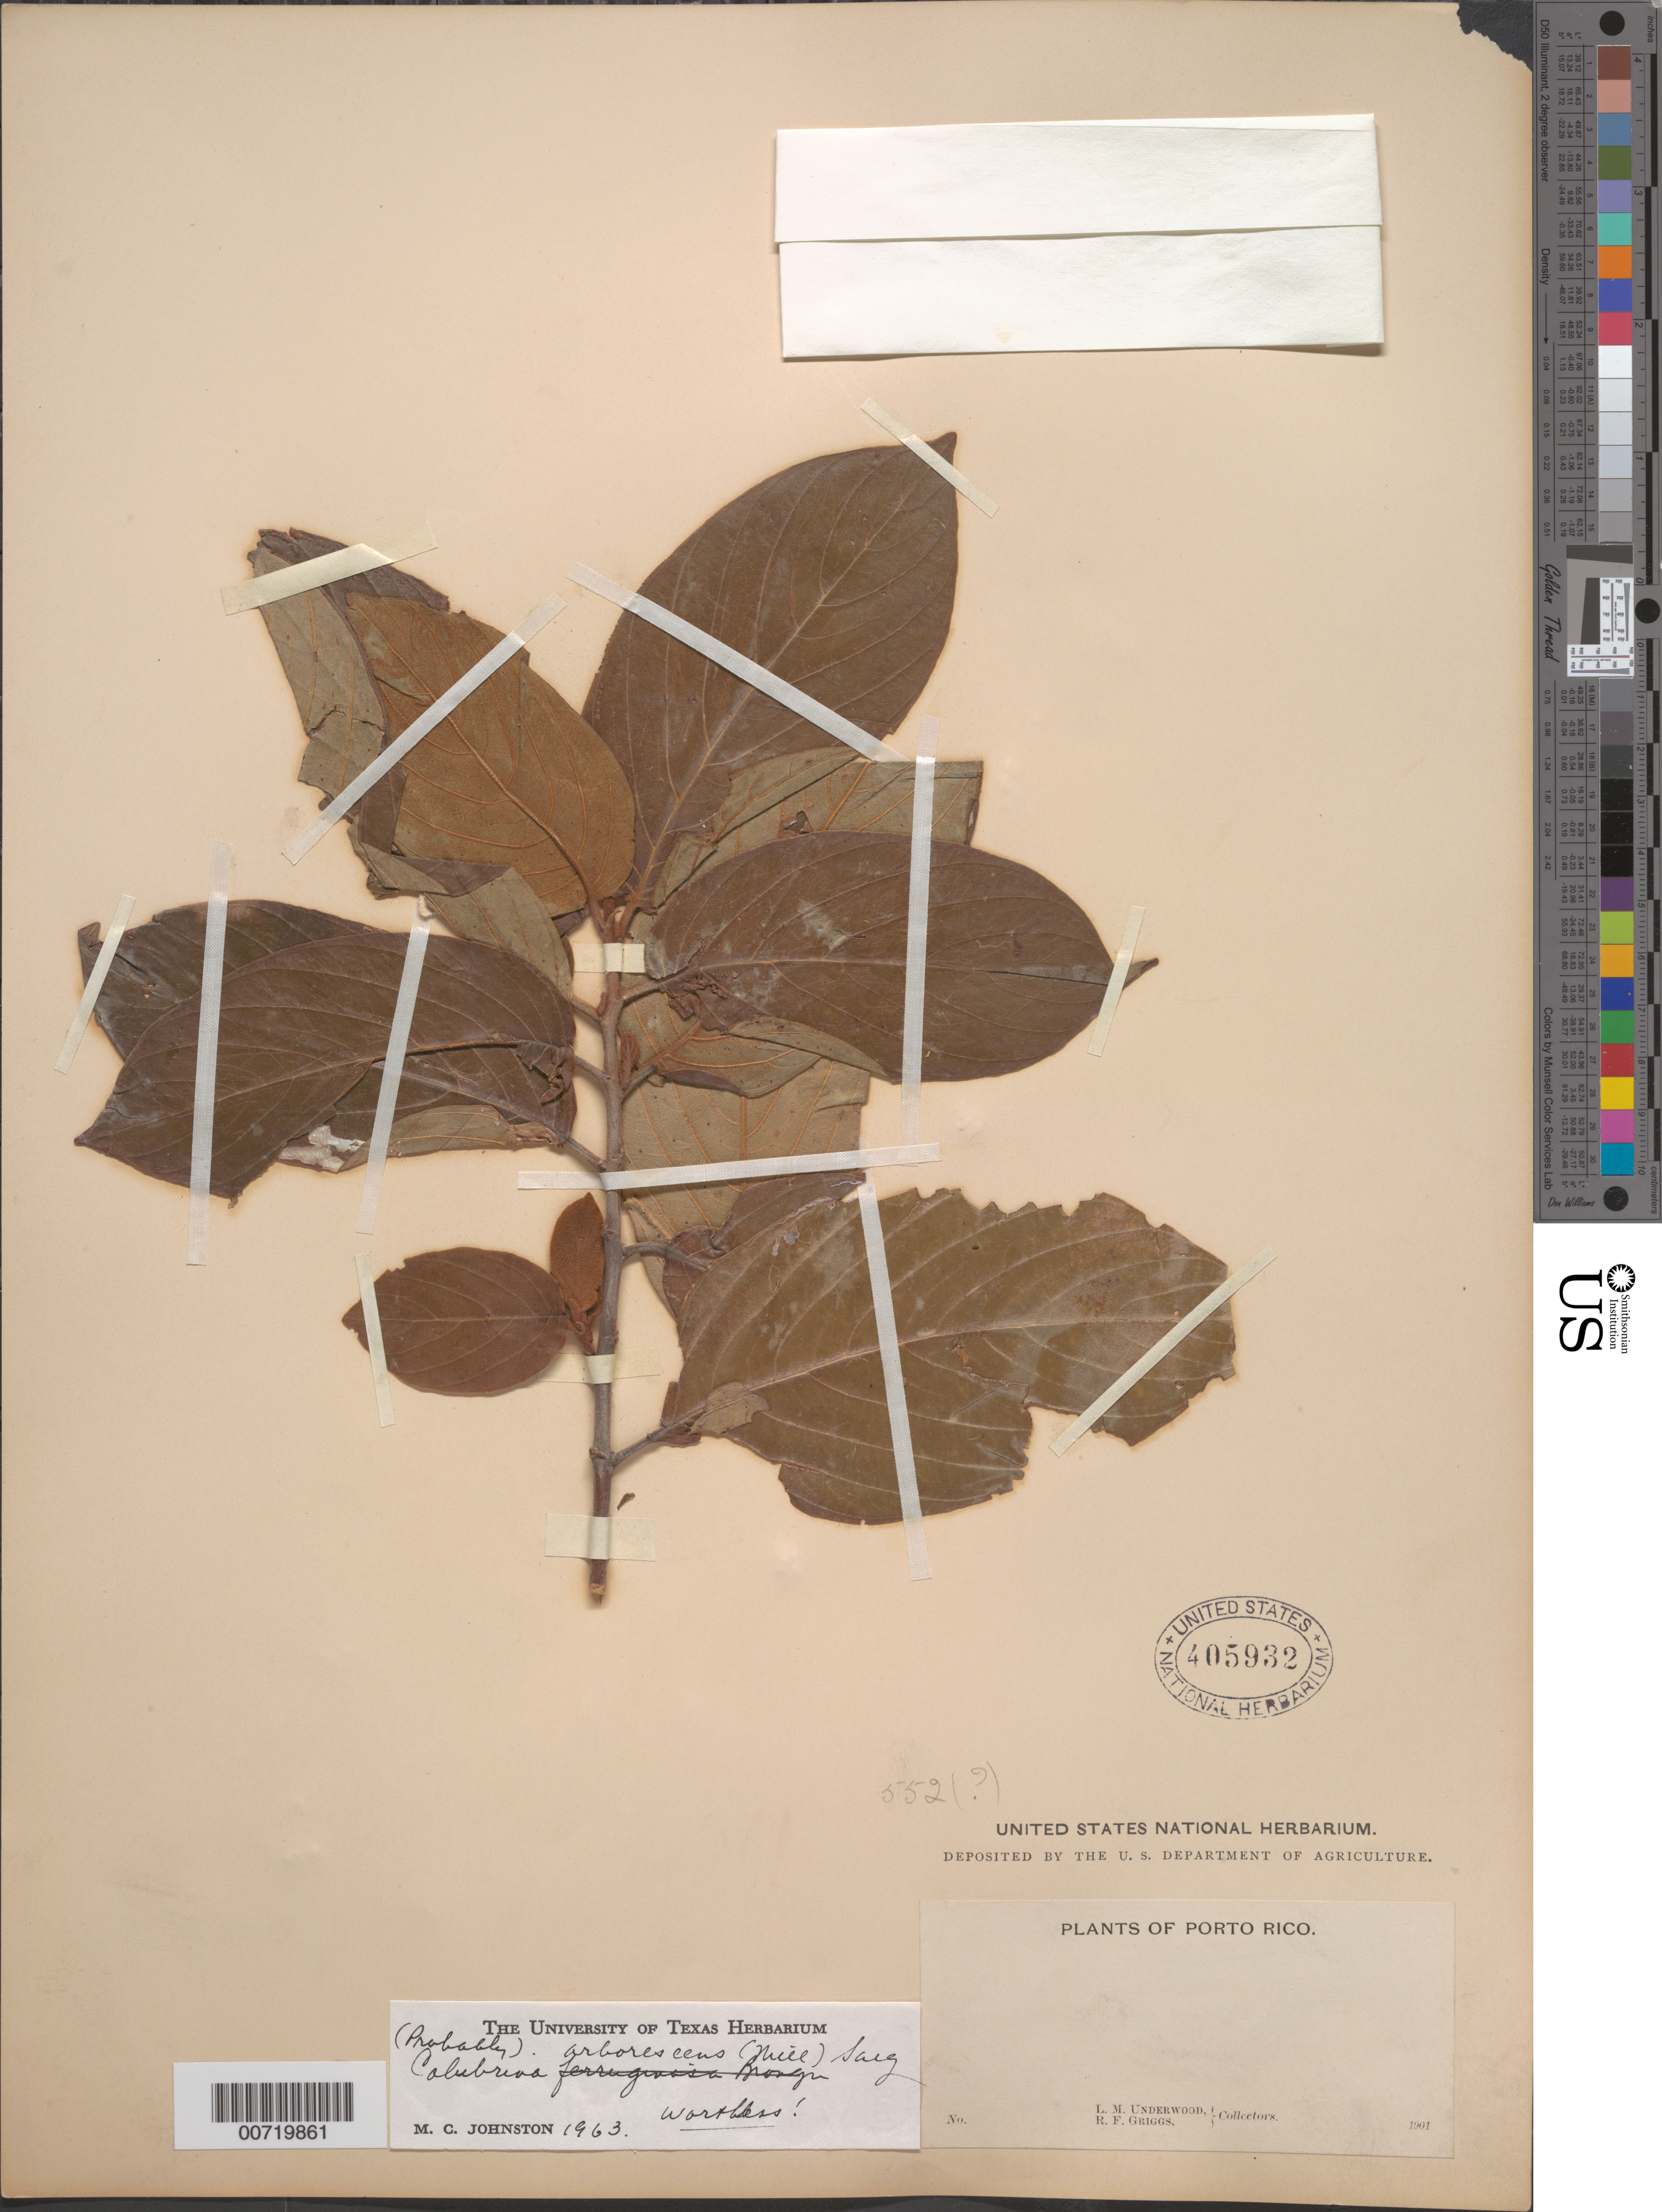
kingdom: Plantae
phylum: Tracheophyta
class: Magnoliopsida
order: Rosales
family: Rhamnaceae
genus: Colubrina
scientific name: Colubrina arborescens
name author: (Mill.) Sarg.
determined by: Johnston, Marshall C.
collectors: L. M. Underwood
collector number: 552(?)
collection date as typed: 1901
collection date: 1901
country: Puerto Rico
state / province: Coamo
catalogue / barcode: US 405932